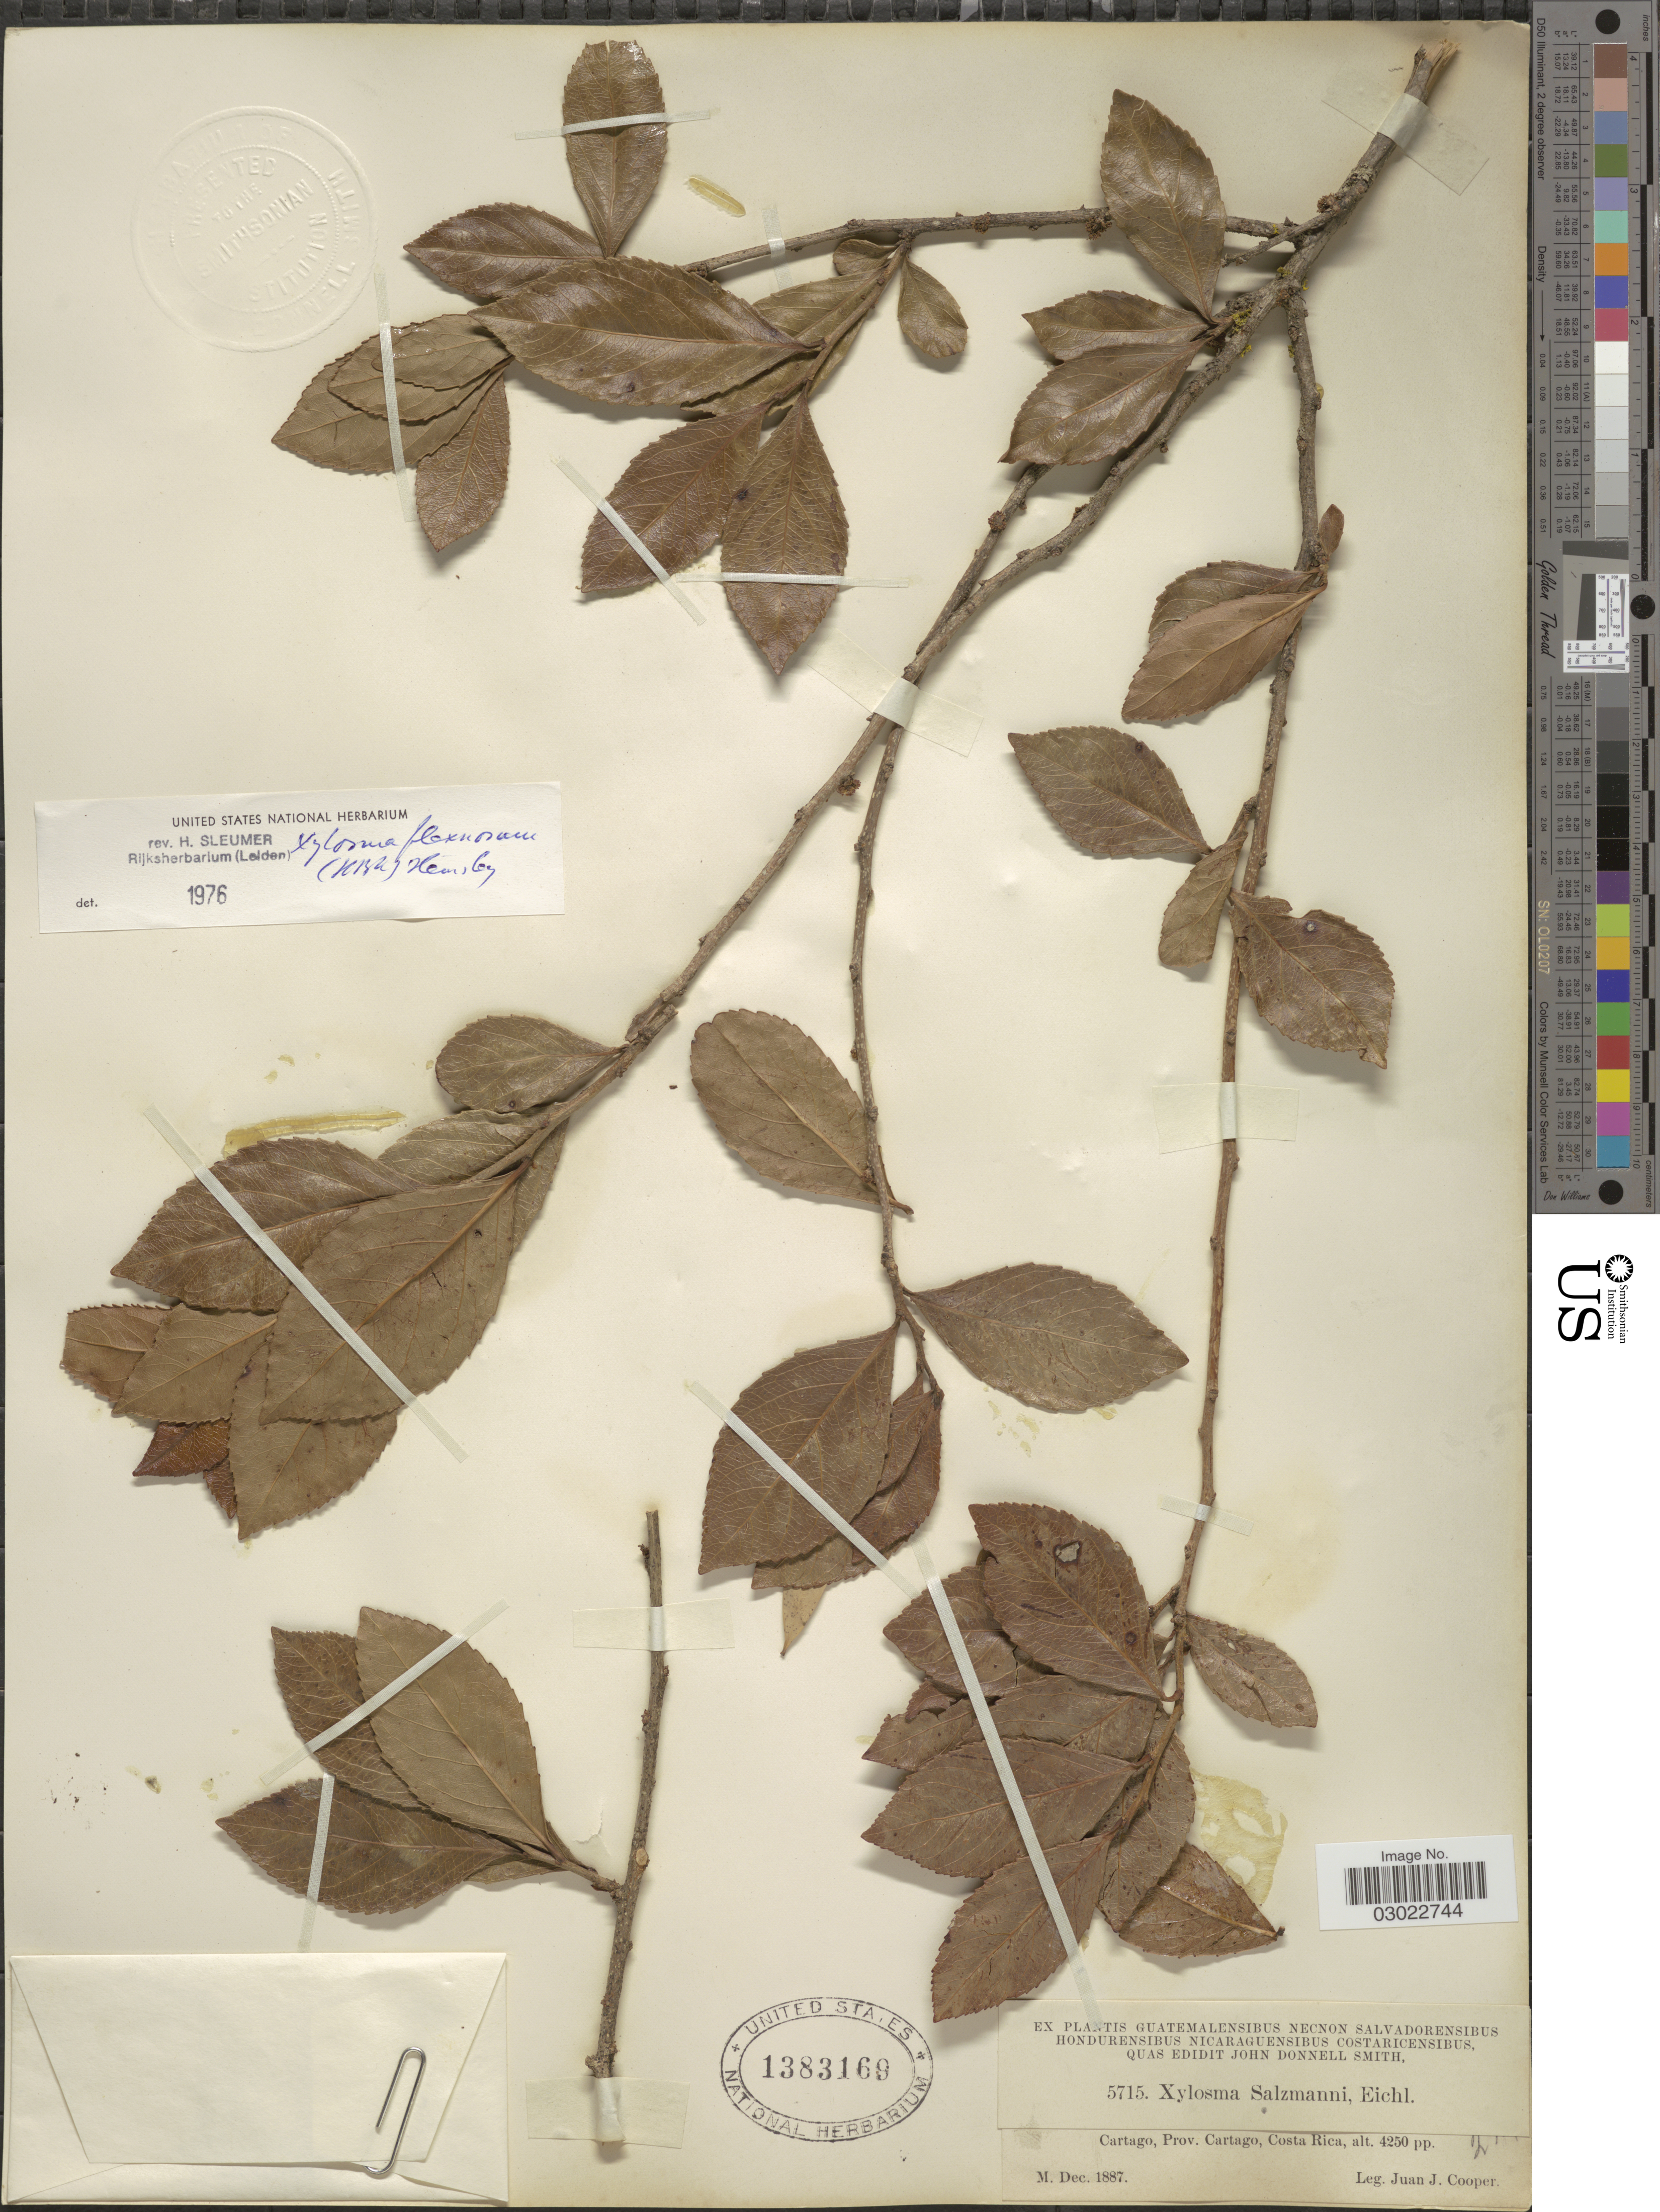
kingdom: Plantae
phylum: Tracheophyta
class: Magnoliopsida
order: Malpighiales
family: Salicaceae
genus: Xylosma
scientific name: Xylosma flexuosa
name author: (Kunth) Hemsl.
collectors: J. J. Cooper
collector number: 5715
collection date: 1887-12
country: Costa Rica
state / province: Cartago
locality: Cartago.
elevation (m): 1295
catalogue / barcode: US 1383169